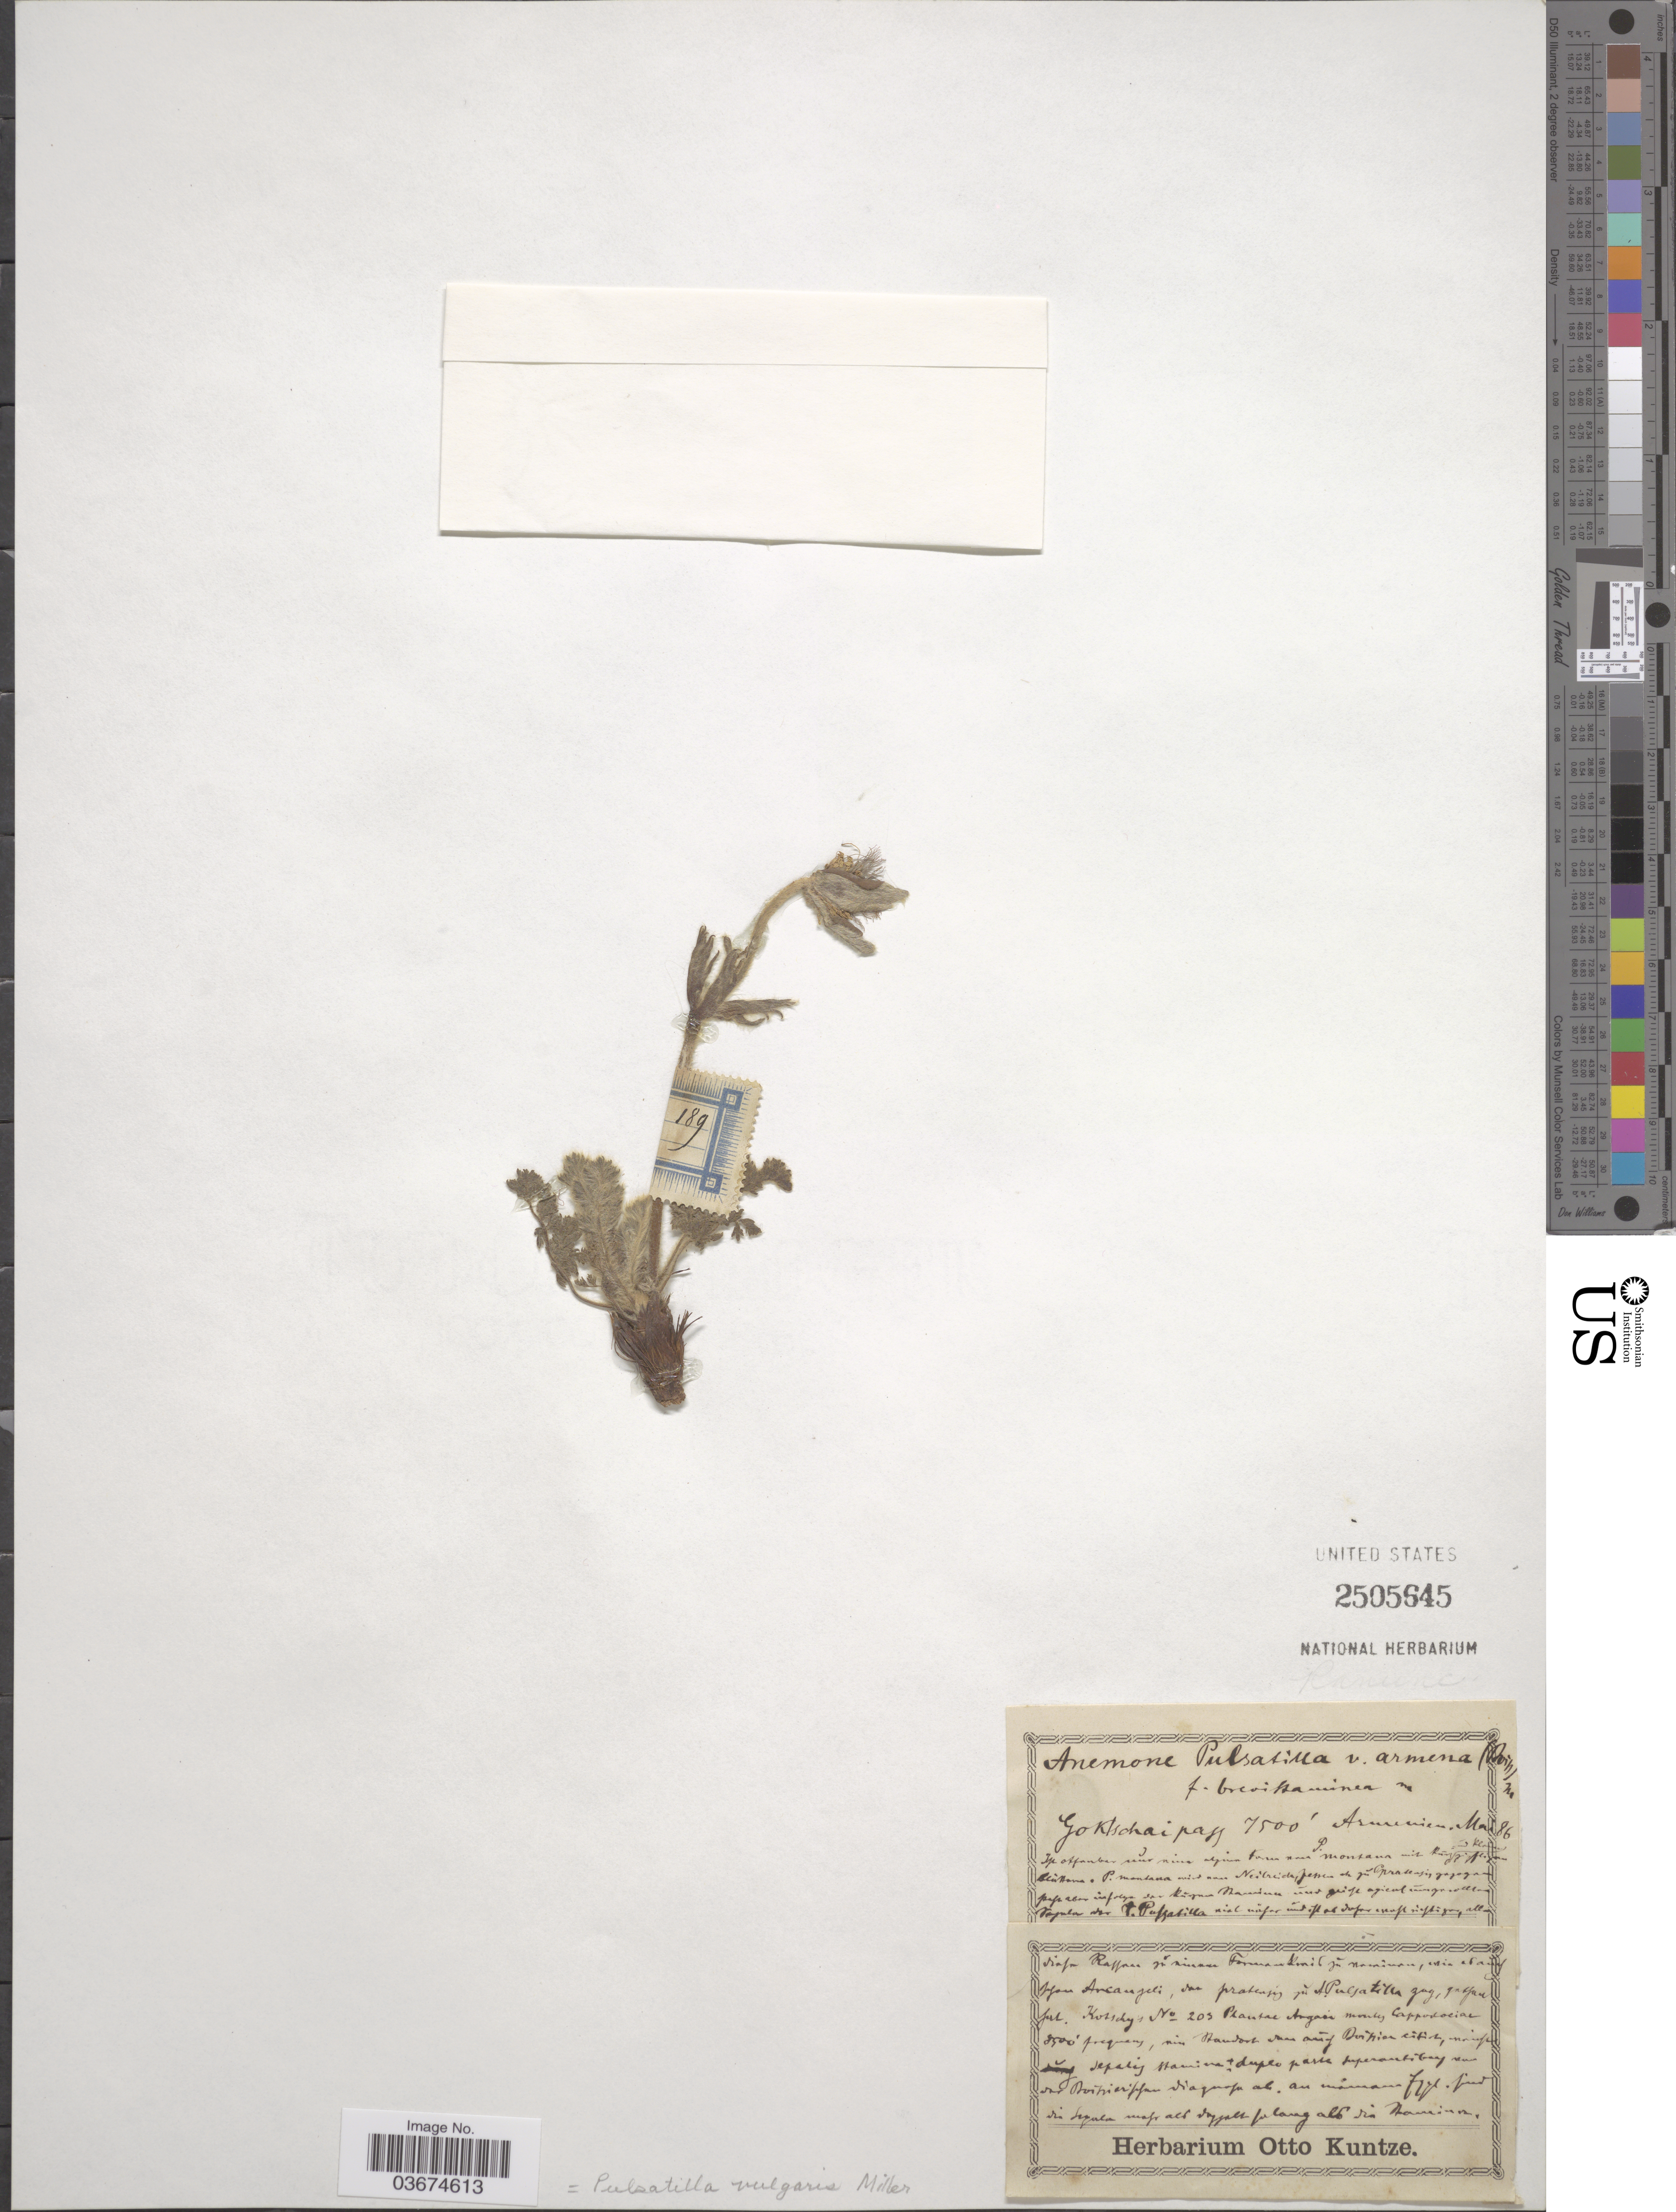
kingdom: Plantae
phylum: Tracheophyta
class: Magnoliopsida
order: Ranunculales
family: Ranunculaceae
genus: Pulsatilla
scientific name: Pulsatilla vulgaris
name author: Mill.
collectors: ex herb. Otto Kuntze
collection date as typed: Transcribed d/m/y: /5/86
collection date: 1886-05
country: Armenia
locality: Goktschaipass. [Armenia or Azerbaijan]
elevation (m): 2286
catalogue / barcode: US 2505645